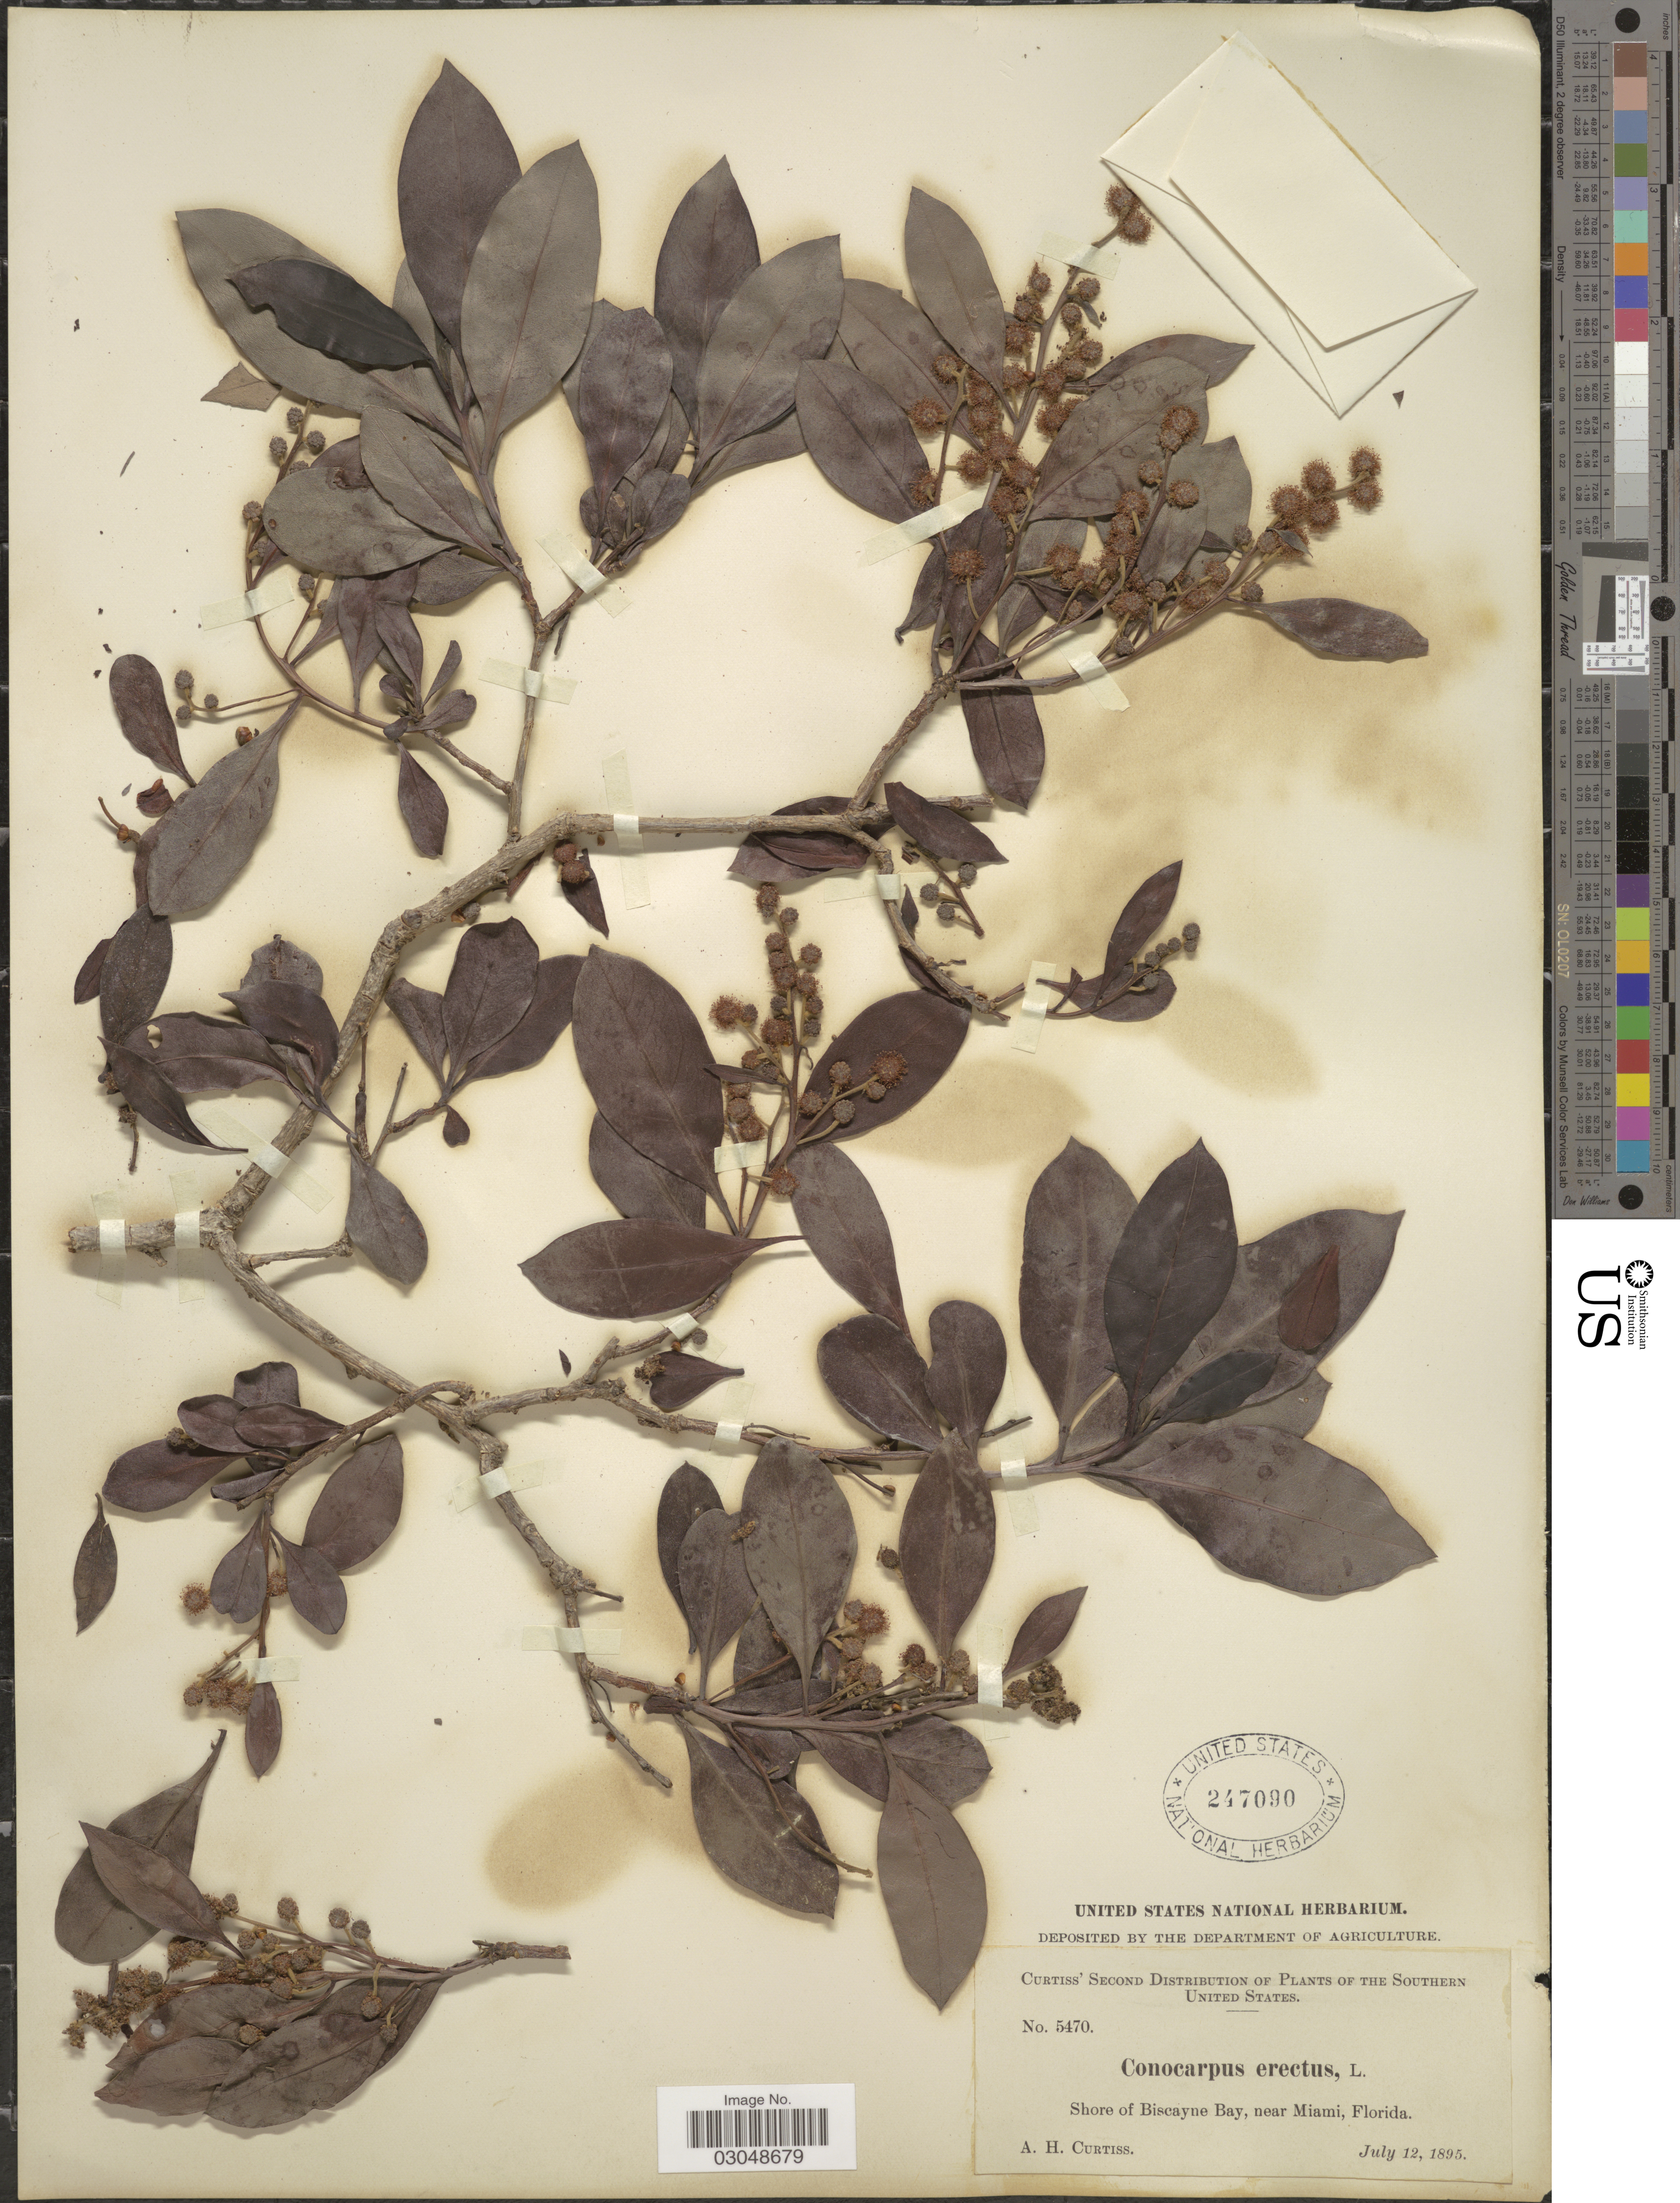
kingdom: Plantae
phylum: Tracheophyta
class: Magnoliopsida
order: Myrtales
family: Combretaceae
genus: Conocarpus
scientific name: Conocarpus erectus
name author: L.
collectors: A. H. Curtiss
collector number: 5470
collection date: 1895-07-12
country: United States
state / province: Florida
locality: Southern United States. Shore of Biscayne Bay, near Miami.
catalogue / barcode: US 247090